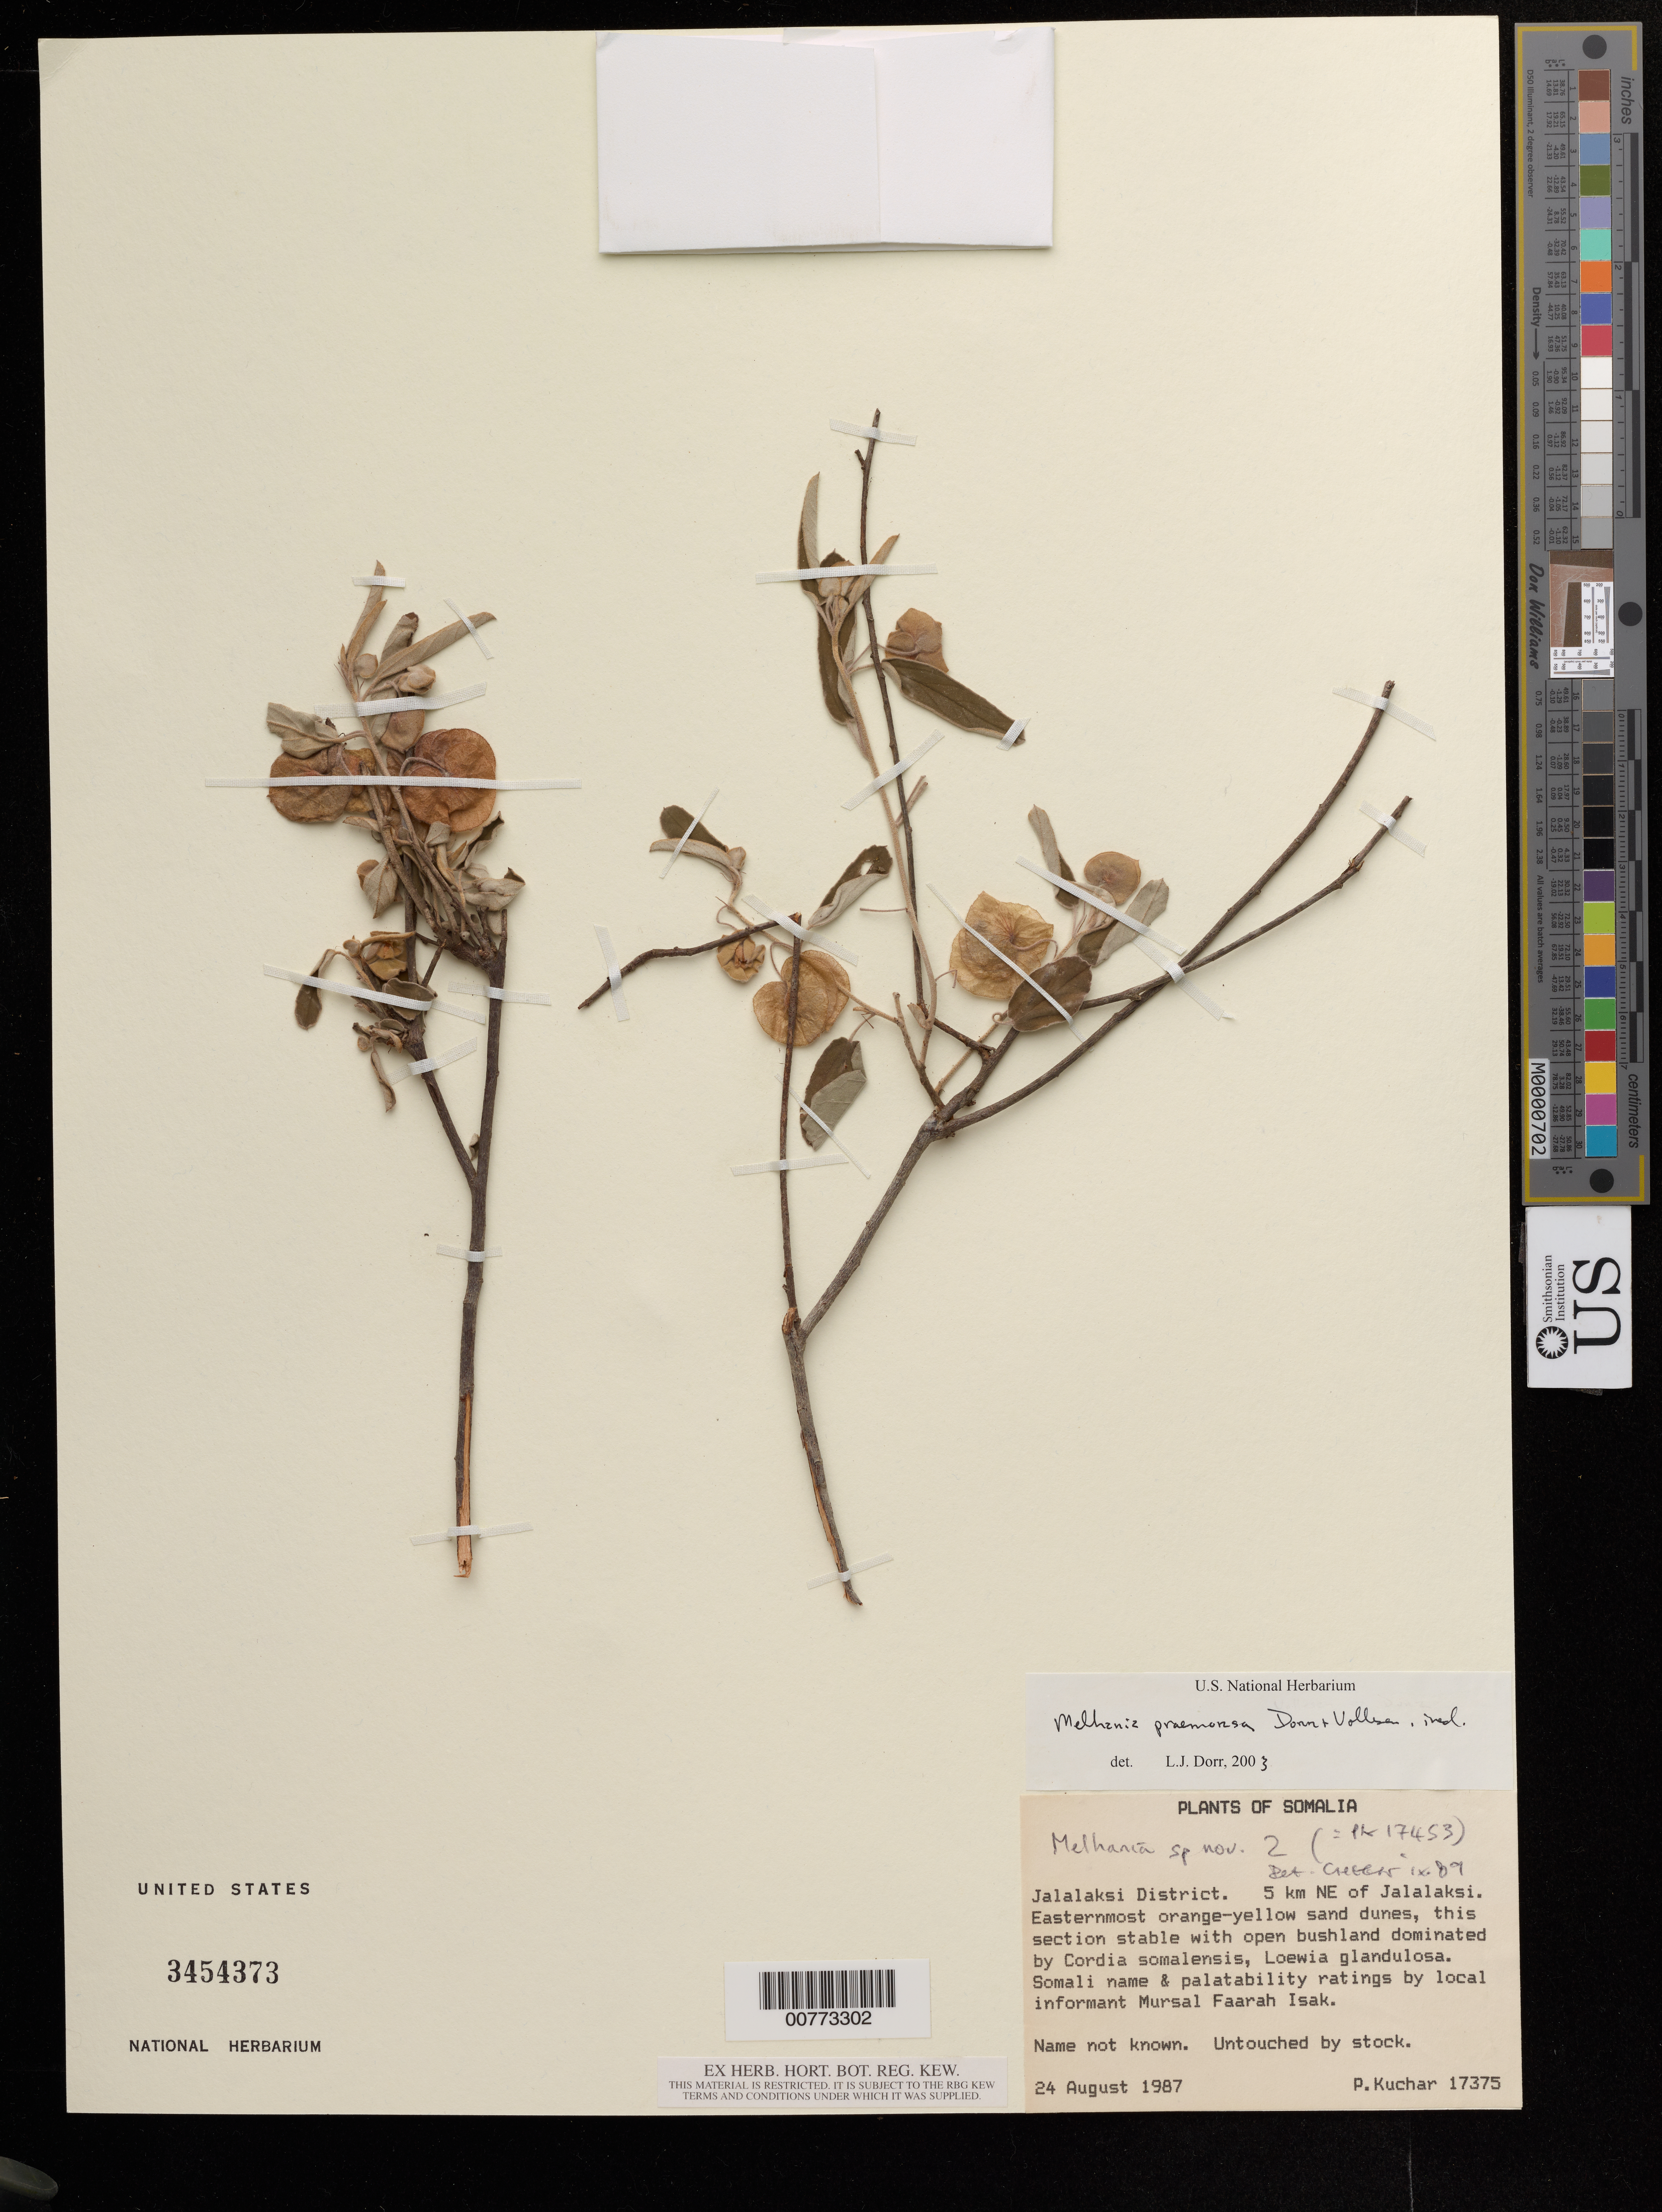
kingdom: Plantae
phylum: Tracheophyta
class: Magnoliopsida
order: Malvales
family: Malvaceae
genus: Melhania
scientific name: Melhania praemorsa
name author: Vollesen ex Dorr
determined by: Dorr, L. J., (BOT), Smithsonian Institution - National Museum of Natural History (UNITED STATES)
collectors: P. Kuchar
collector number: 17375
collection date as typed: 24 Aug 1987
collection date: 1987-08-24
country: Somalia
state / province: Hiiraan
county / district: Jalalaqsi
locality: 5 km NE of Jalalaksi.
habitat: sand dunes and open bushland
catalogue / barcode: US 3454373